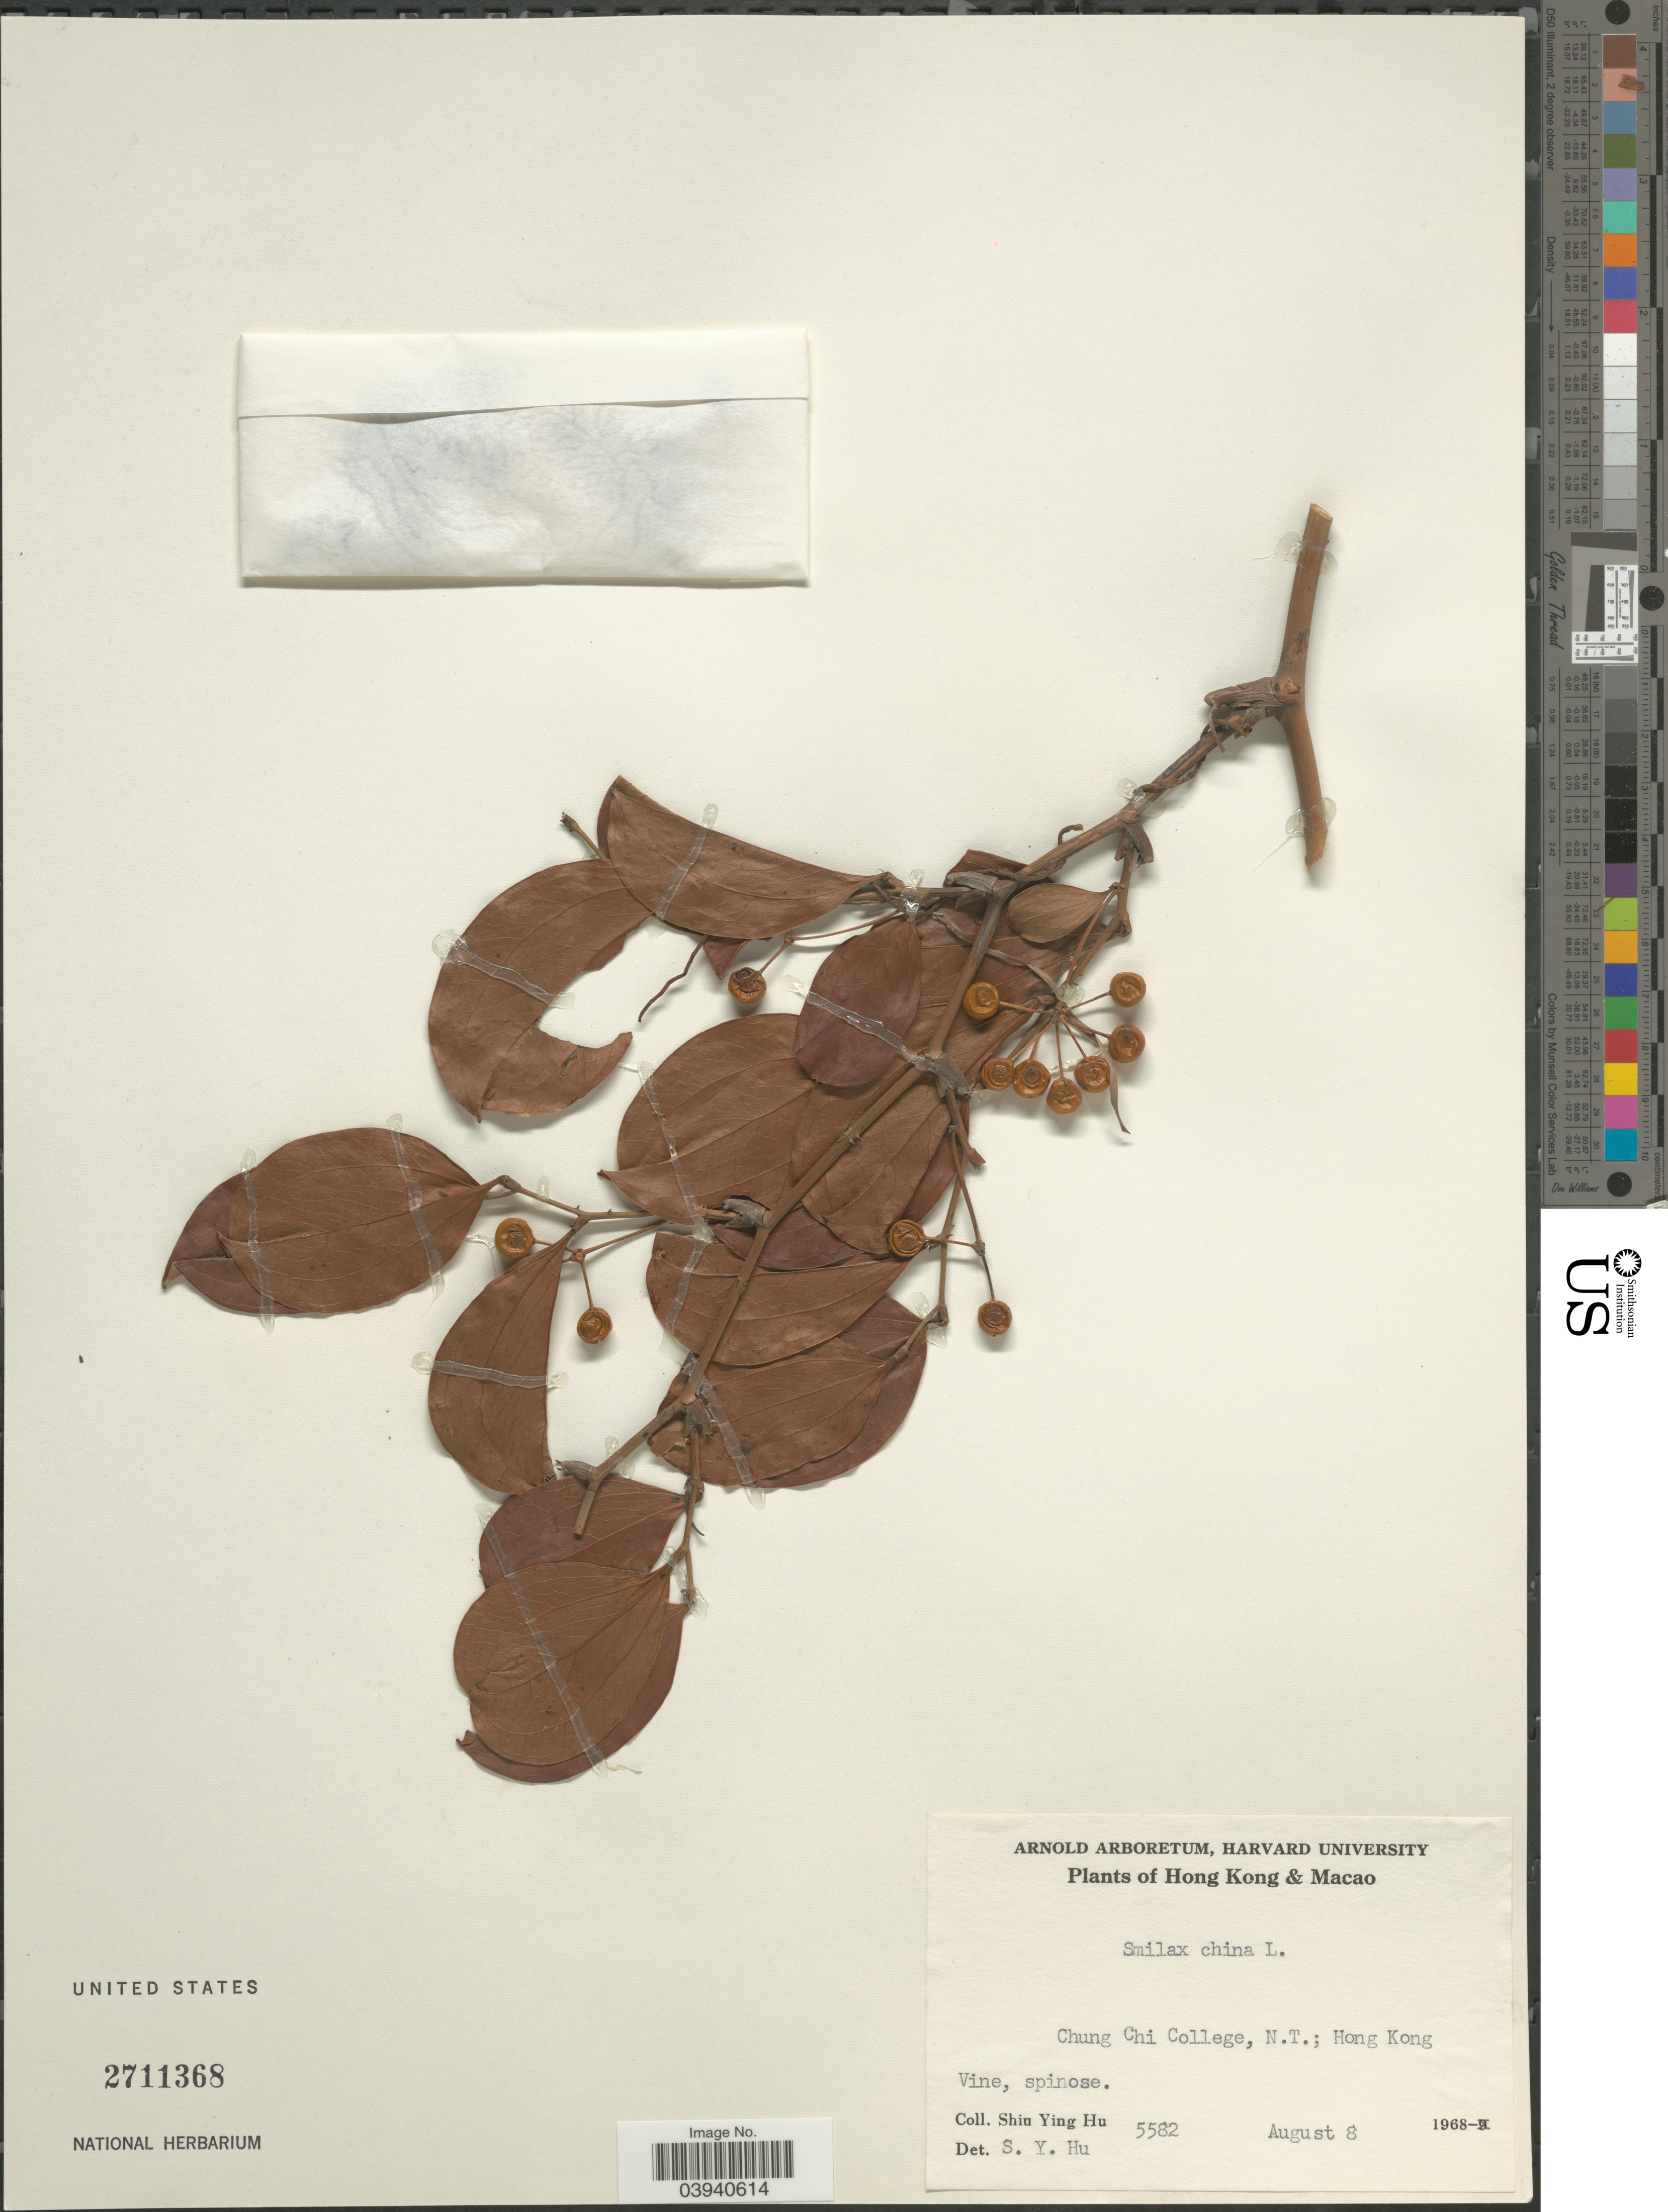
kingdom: Plantae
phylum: Tracheophyta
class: Liliopsida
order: Liliales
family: Smilacaceae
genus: Smilax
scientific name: Smilax china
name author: L.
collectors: S. Y. Hu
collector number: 5582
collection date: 1968-08-08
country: China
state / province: Hong Kong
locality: Chung Chi College, N. T.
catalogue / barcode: US 2711368